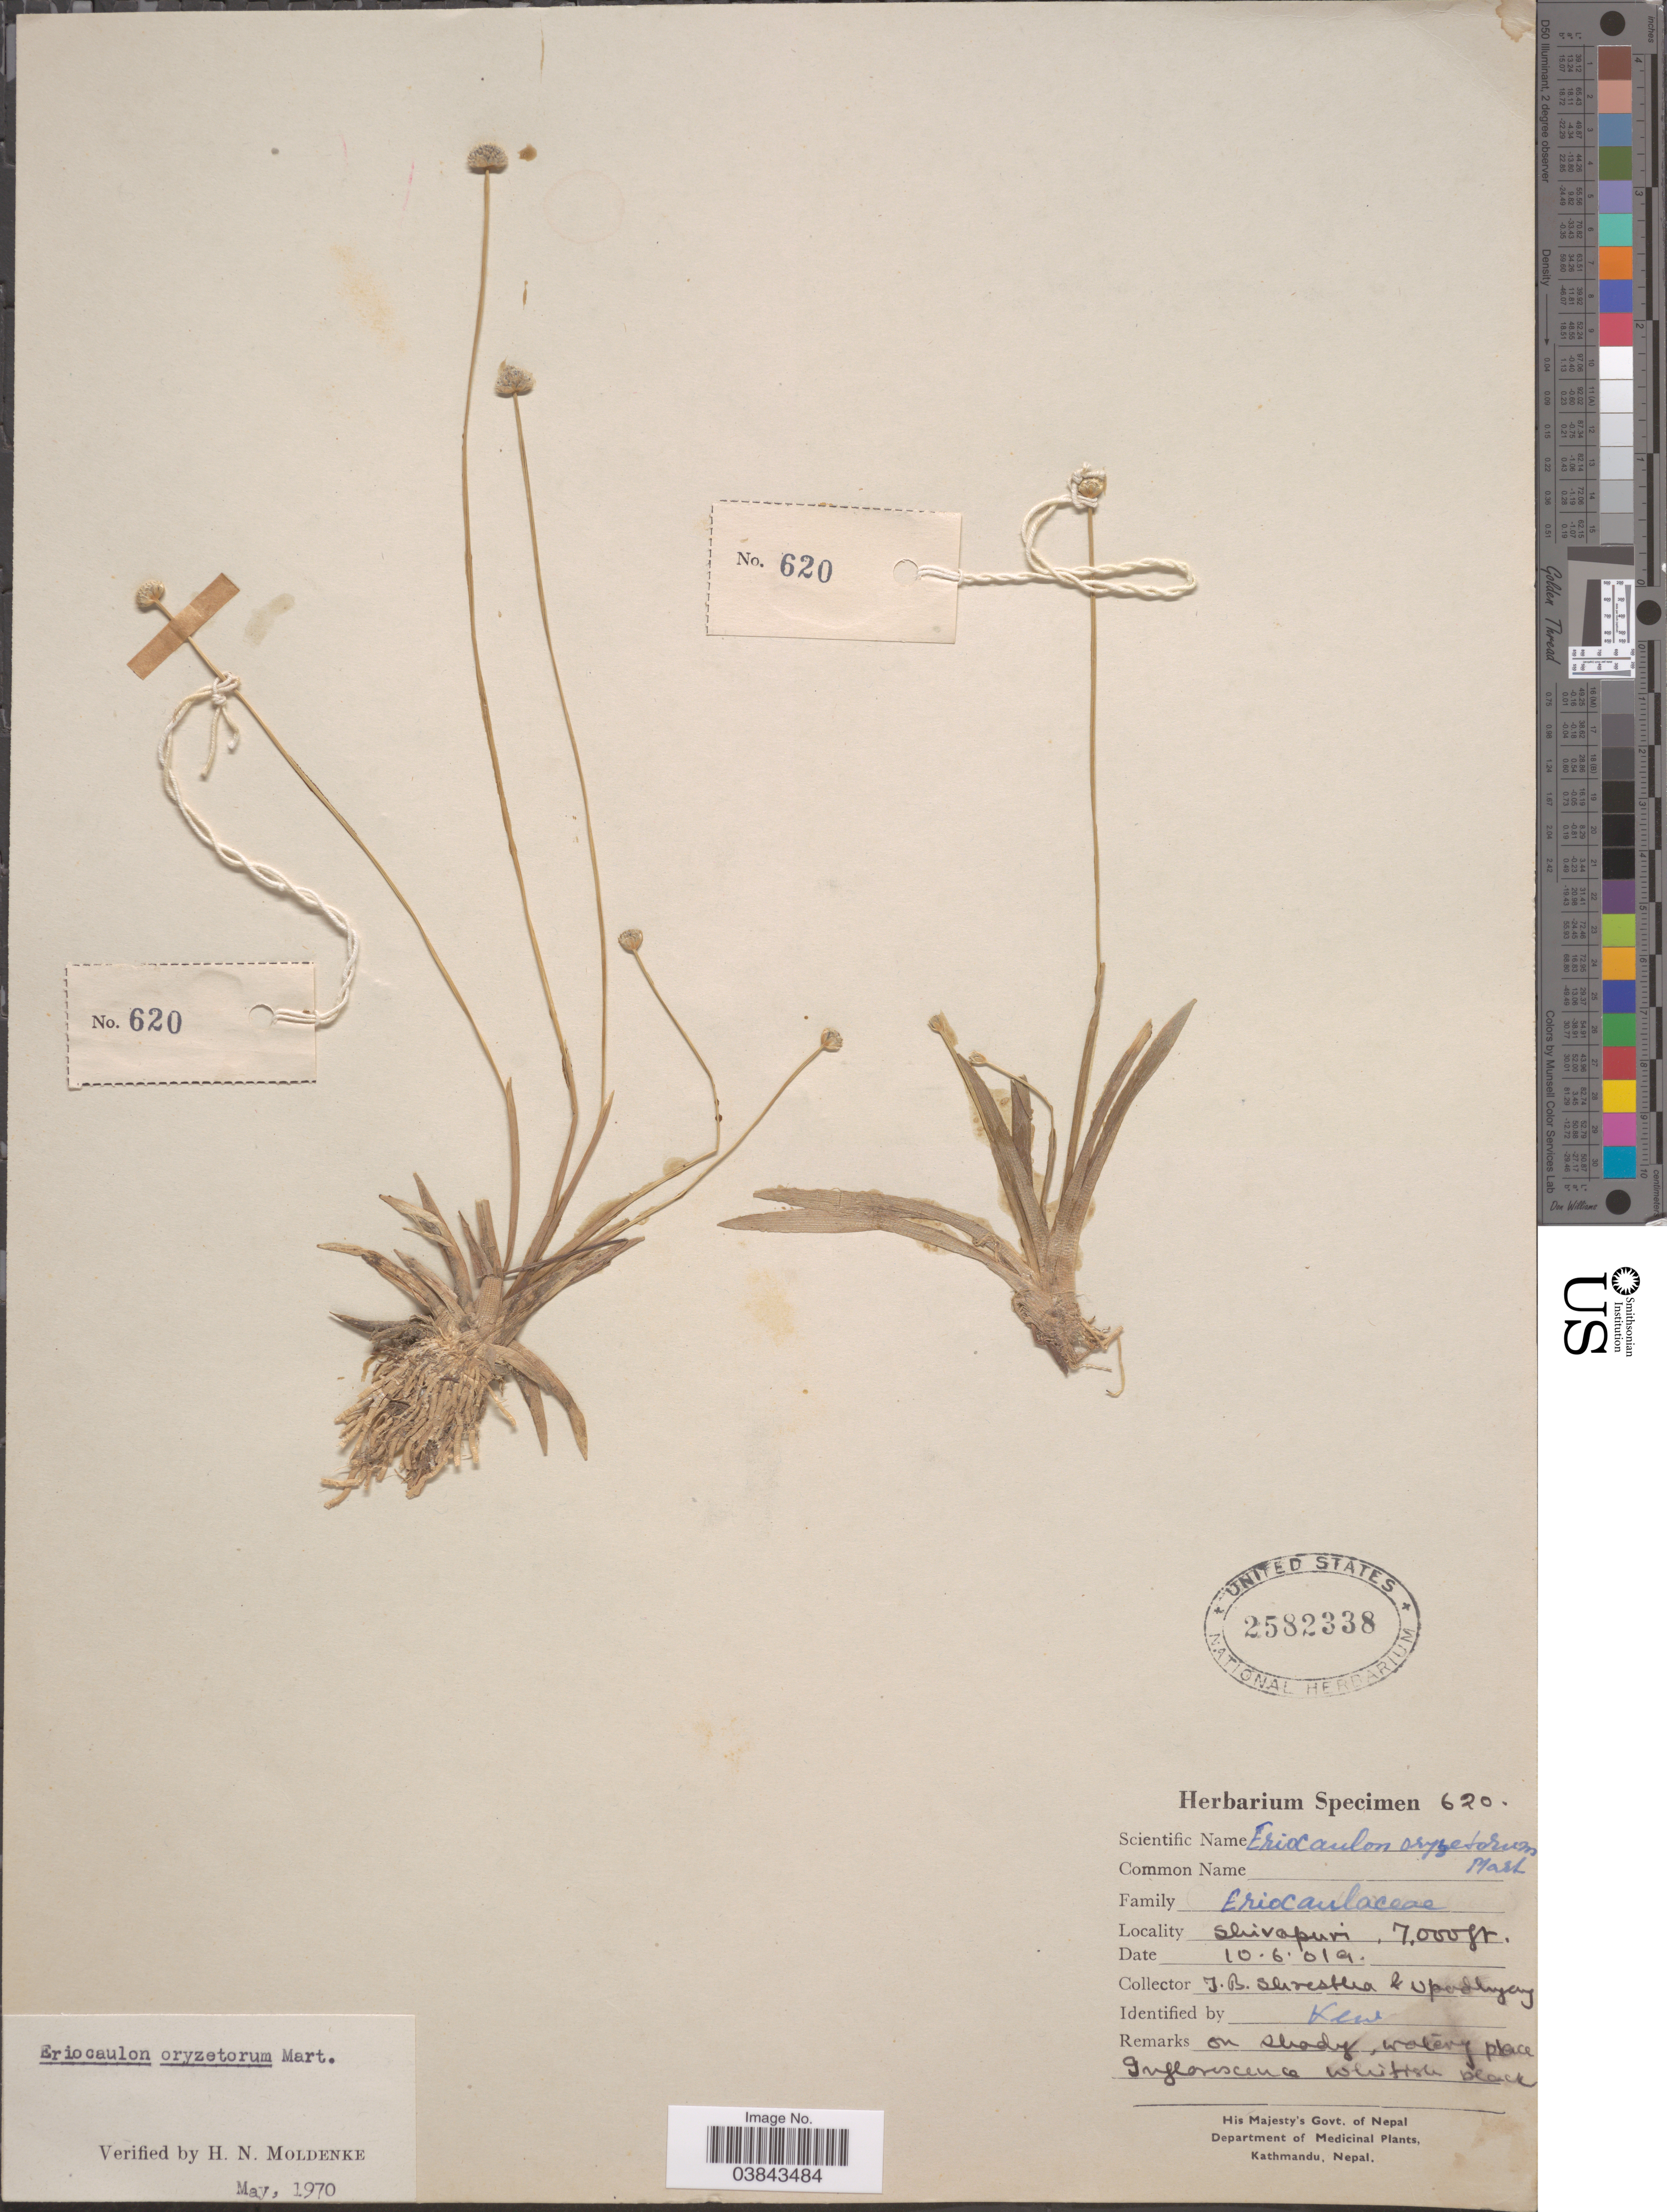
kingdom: Plantae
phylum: Tracheophyta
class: Liliopsida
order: Poales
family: Eriocaulaceae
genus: Eriocaulon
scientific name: Eriocaulon oryzetorum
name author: Mart.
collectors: T. B. Shrestha & Upadhyay, --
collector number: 620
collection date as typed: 10.6.019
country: Nepal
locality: Shivapuri. Kathmandu.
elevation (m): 2134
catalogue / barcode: US 2582338